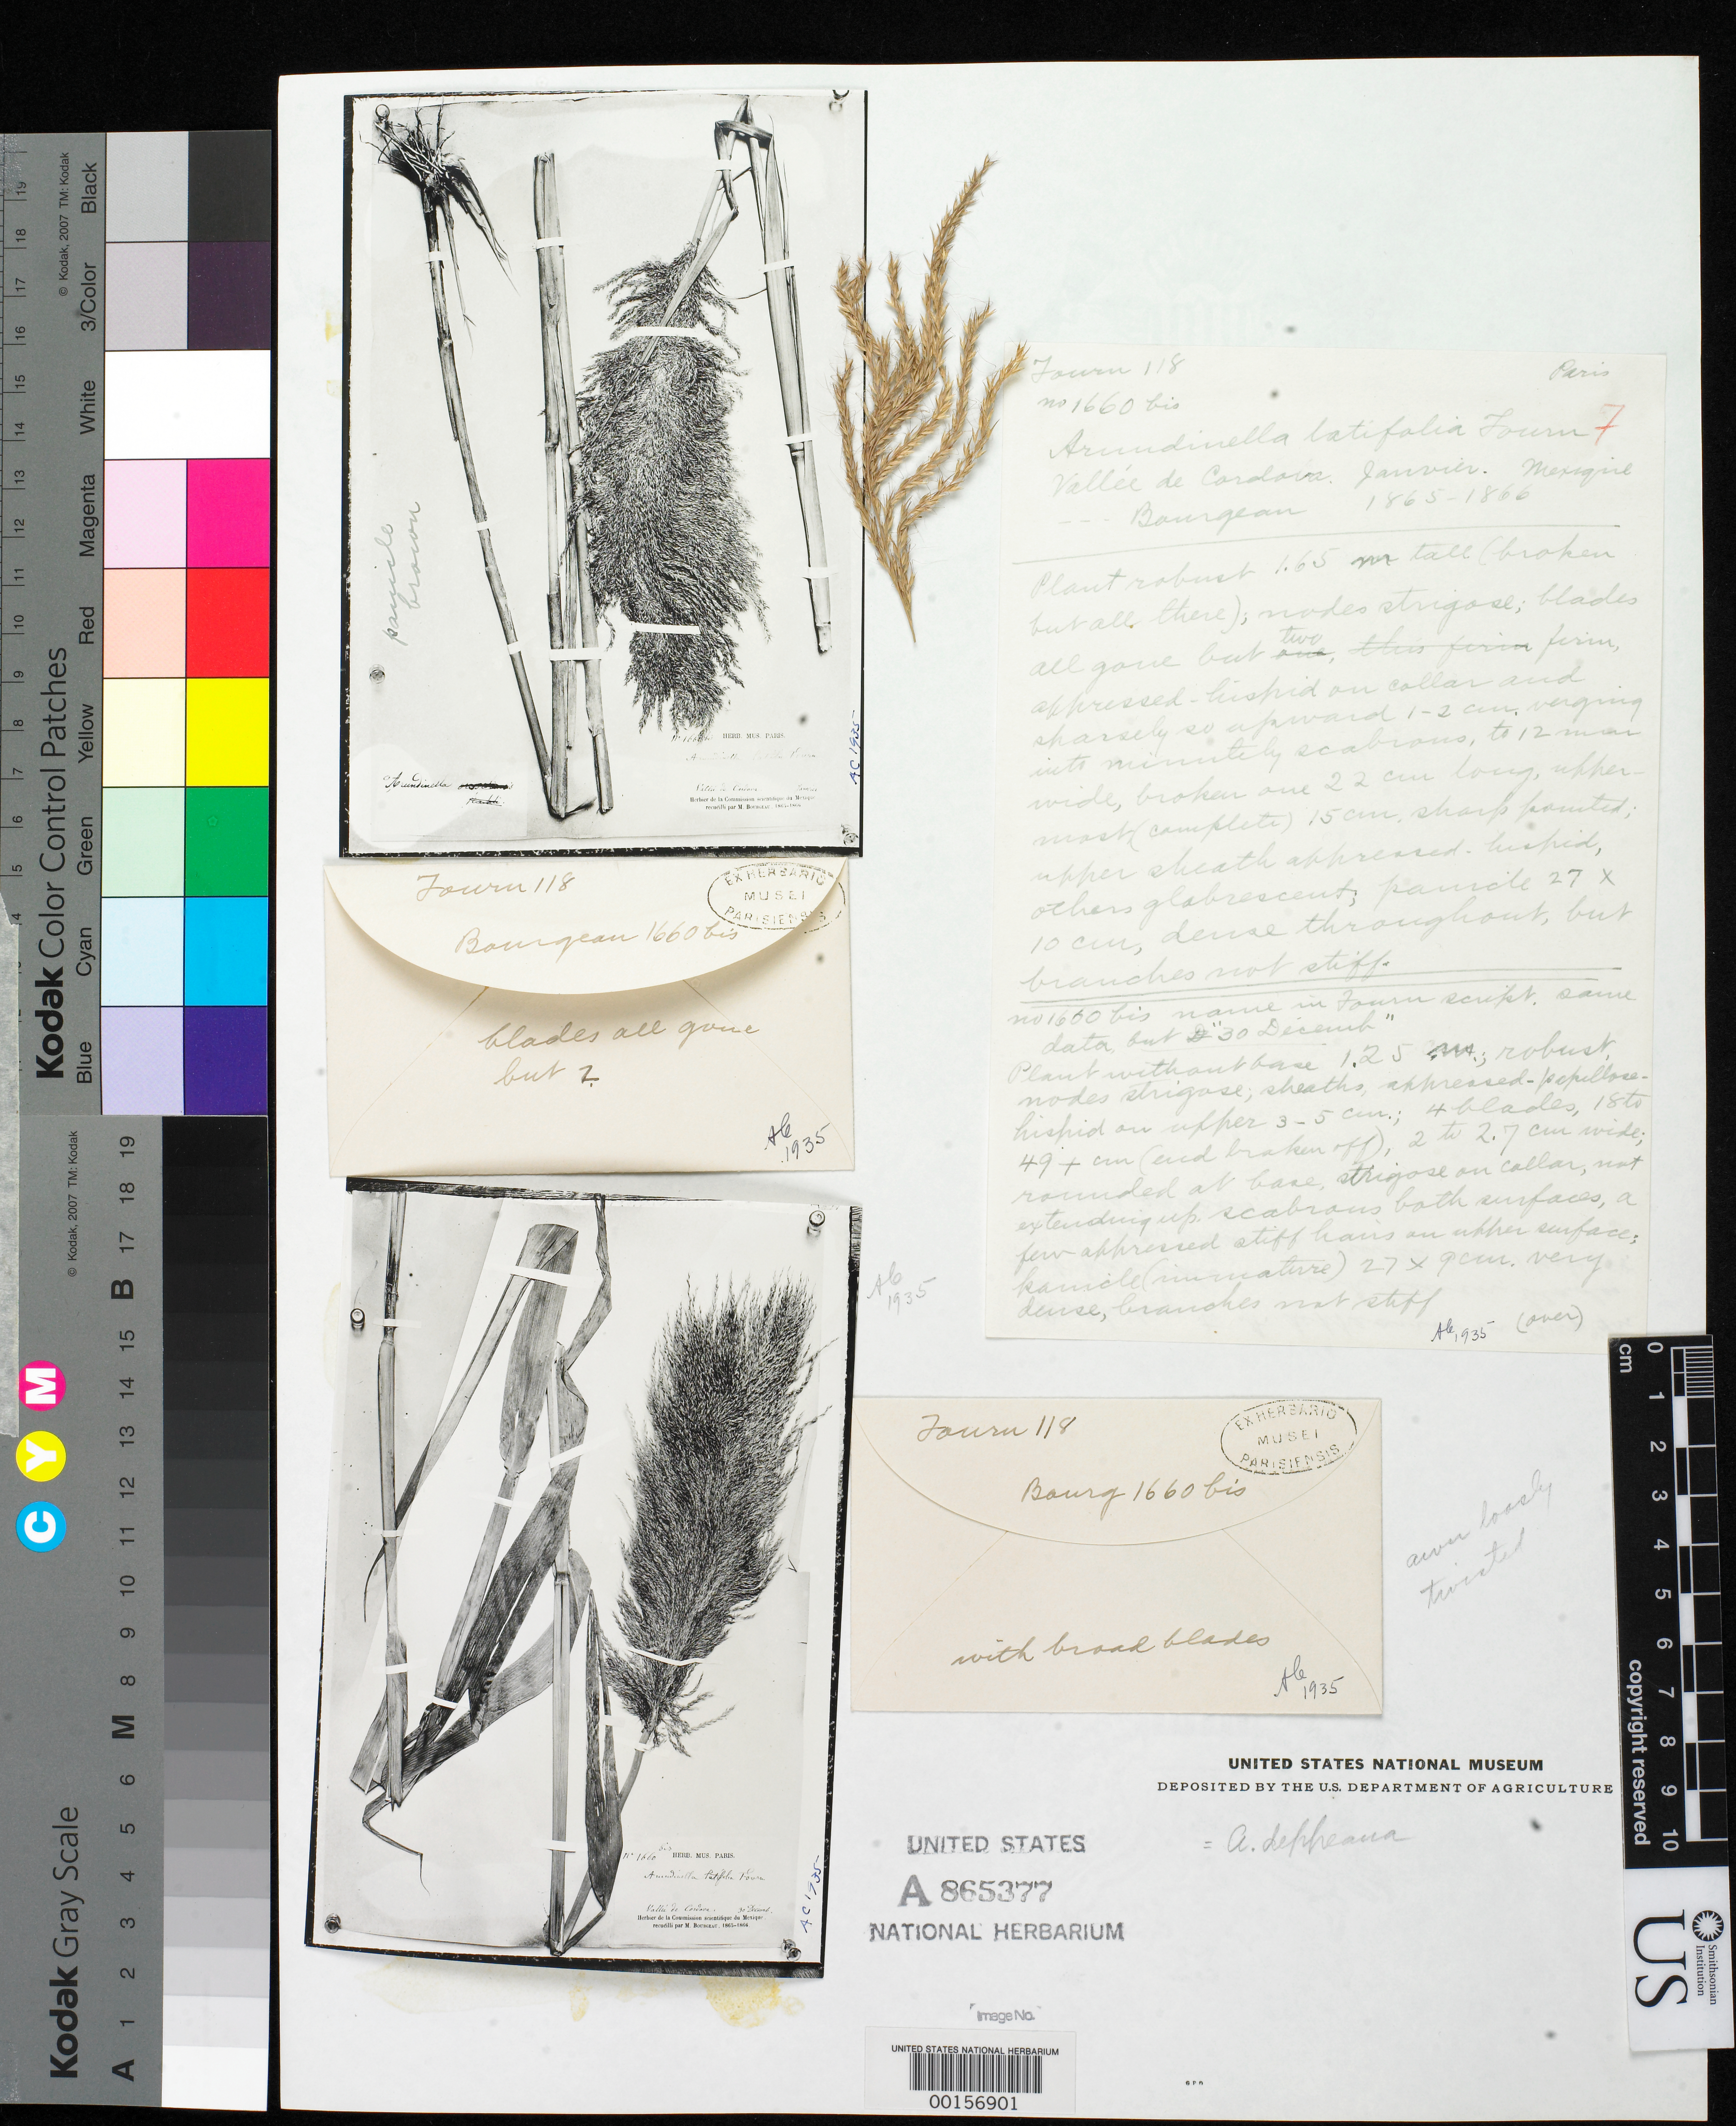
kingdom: Plantae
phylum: Tracheophyta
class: Liliopsida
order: Poales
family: Poaceae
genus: Arundinella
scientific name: Arundinella latifolia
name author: E. Fourn.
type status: Type Fragment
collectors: E. Bourgeau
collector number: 1660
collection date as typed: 1865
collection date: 1865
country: Mexico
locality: Valle de Cordova.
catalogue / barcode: US 865377A